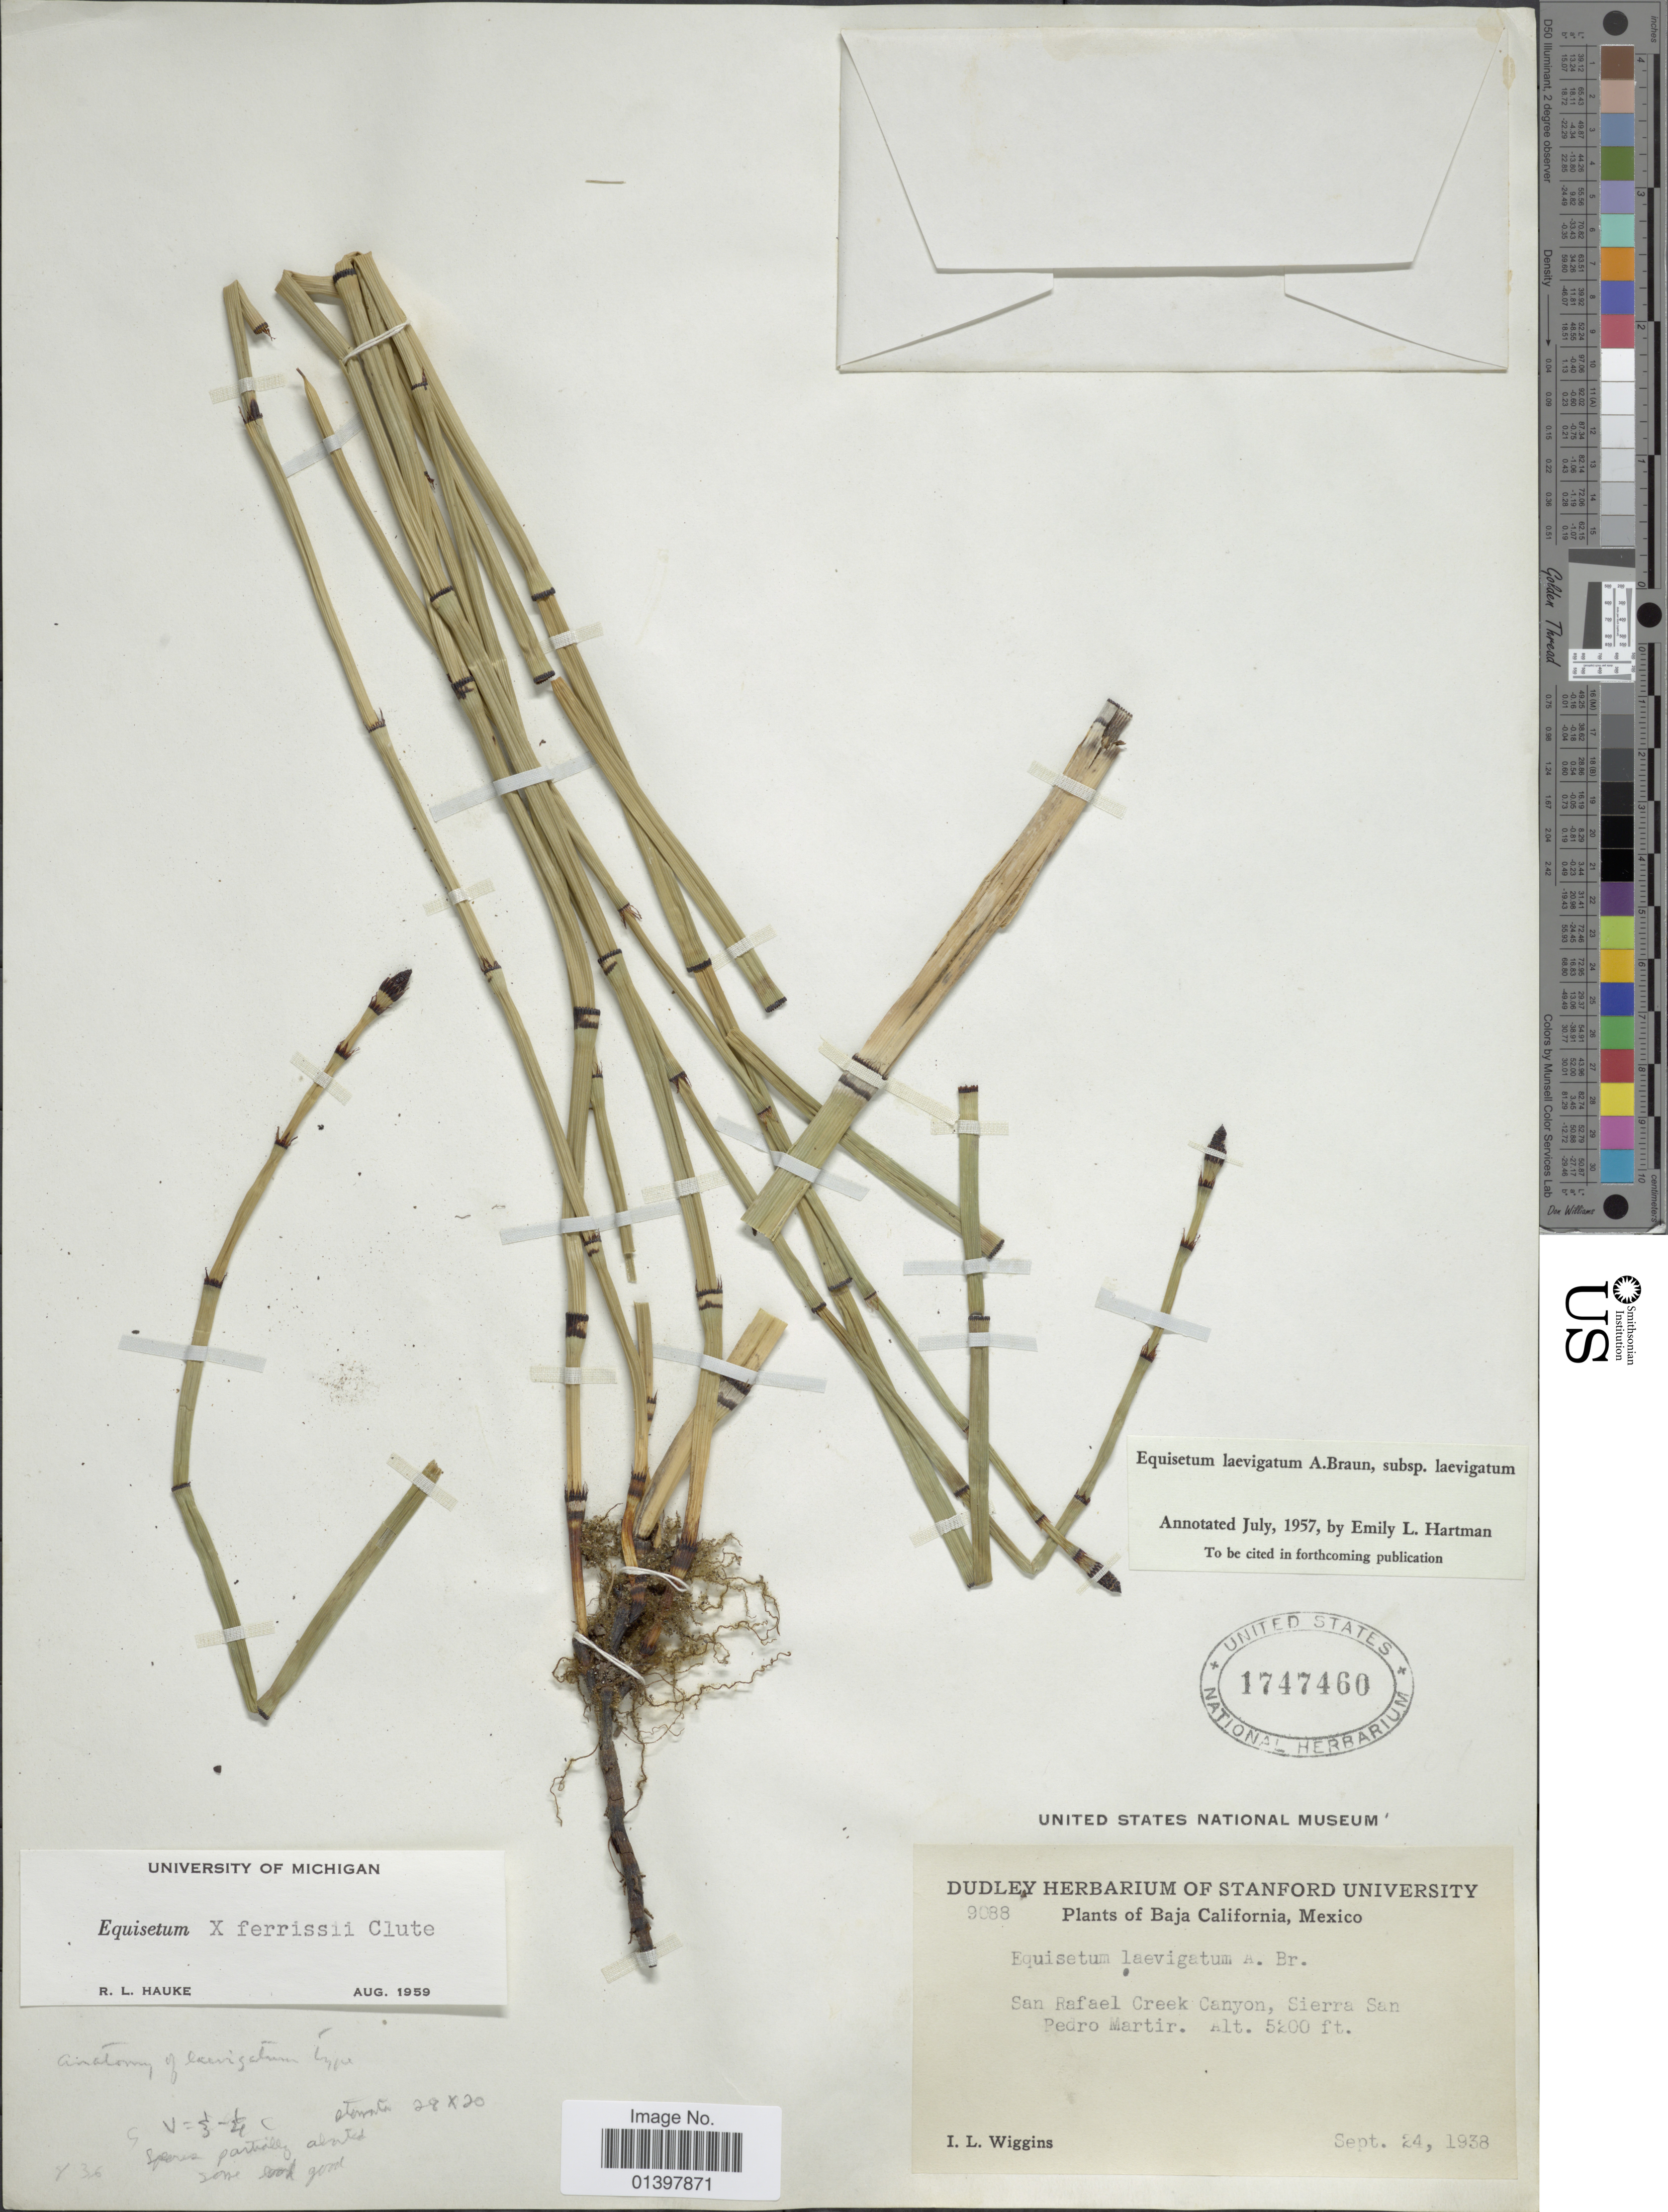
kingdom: Plantae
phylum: Tracheophyta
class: Polypodiopsida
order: Equisetales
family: Equisetaceae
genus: Equisetum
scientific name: Equisetum x ferrissii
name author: Clute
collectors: I. L. Wiggins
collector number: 9088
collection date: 1938-09-24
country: Mexico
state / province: Baja California Sur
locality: San Rafael Creek Canyon,Sierra San Pedro Martir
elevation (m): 1585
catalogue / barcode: US 1747460